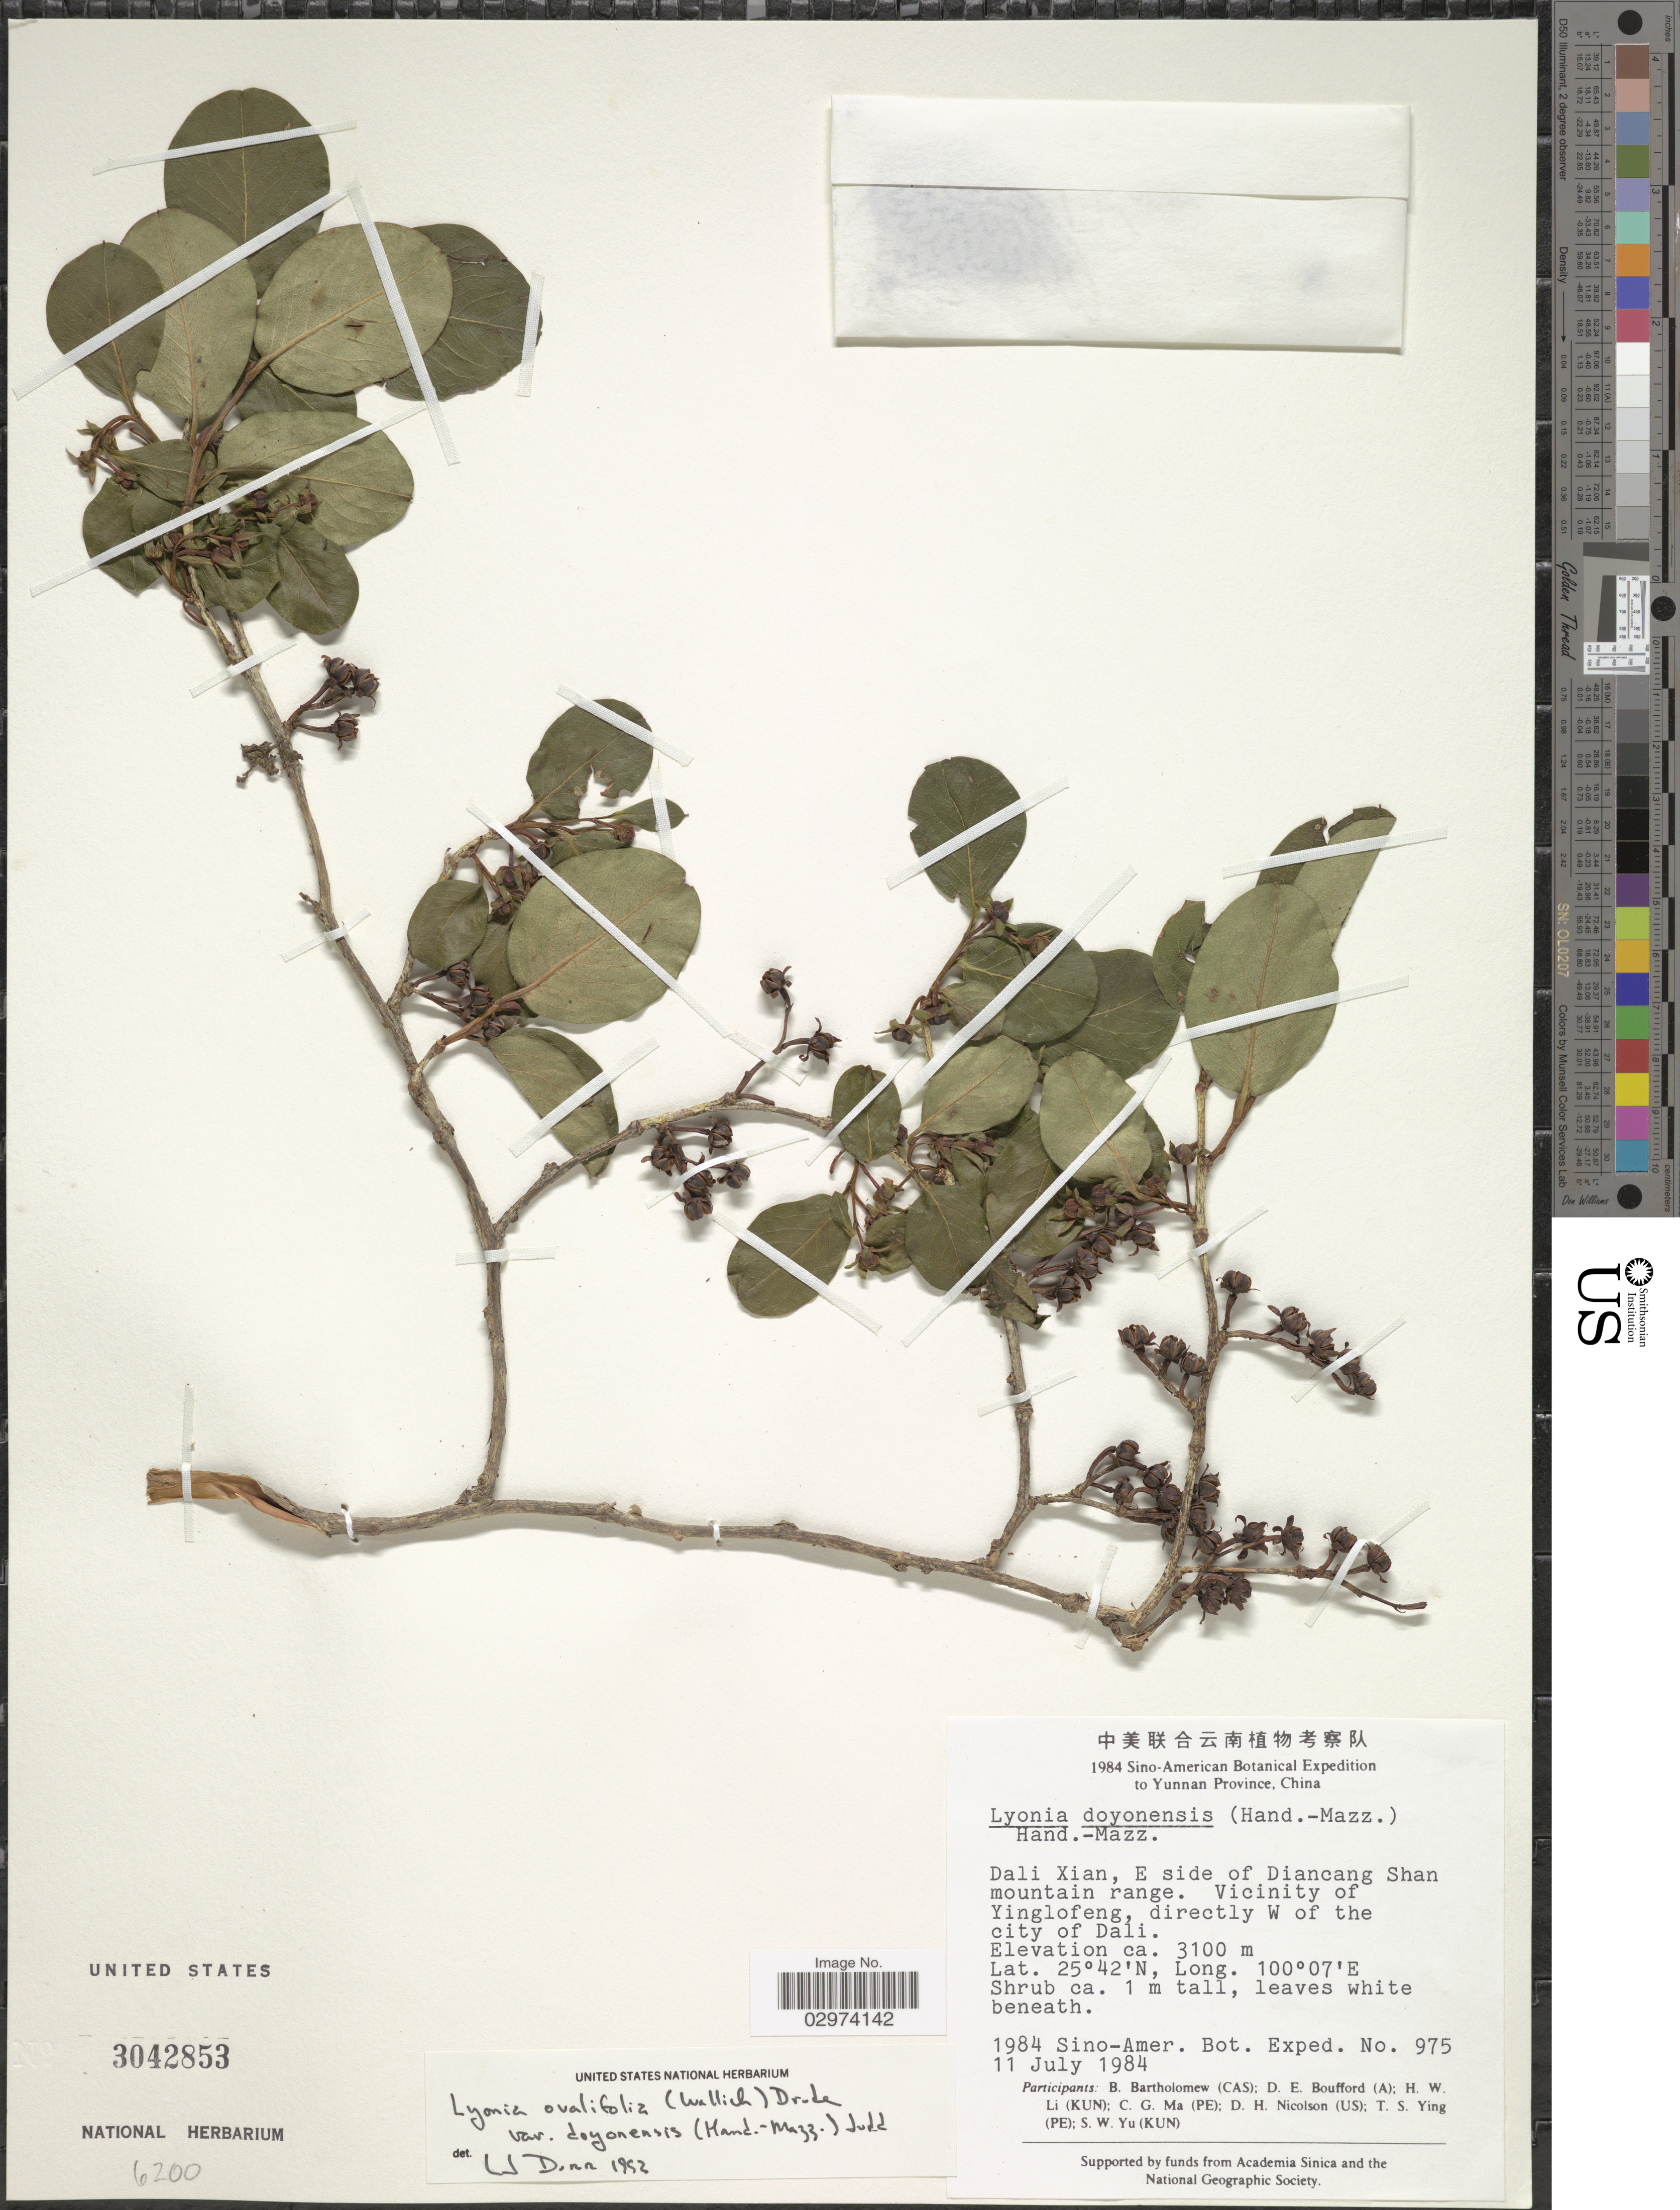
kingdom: Plantae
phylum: Tracheophyta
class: Magnoliopsida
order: Ericales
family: Ericaceae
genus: Lyonia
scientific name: Lyonia ovalifolia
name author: (Wall.) Drude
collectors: Sino-Amer. Bot. Exped. 1984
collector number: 975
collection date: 1984-07-11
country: China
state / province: Yunnan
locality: Yunnan Province. Dali Xian, E side of Diancang Shan mountain range. Vicinity of Yinglofeng, directly W of the city of Dali.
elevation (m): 3100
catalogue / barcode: US 3042853